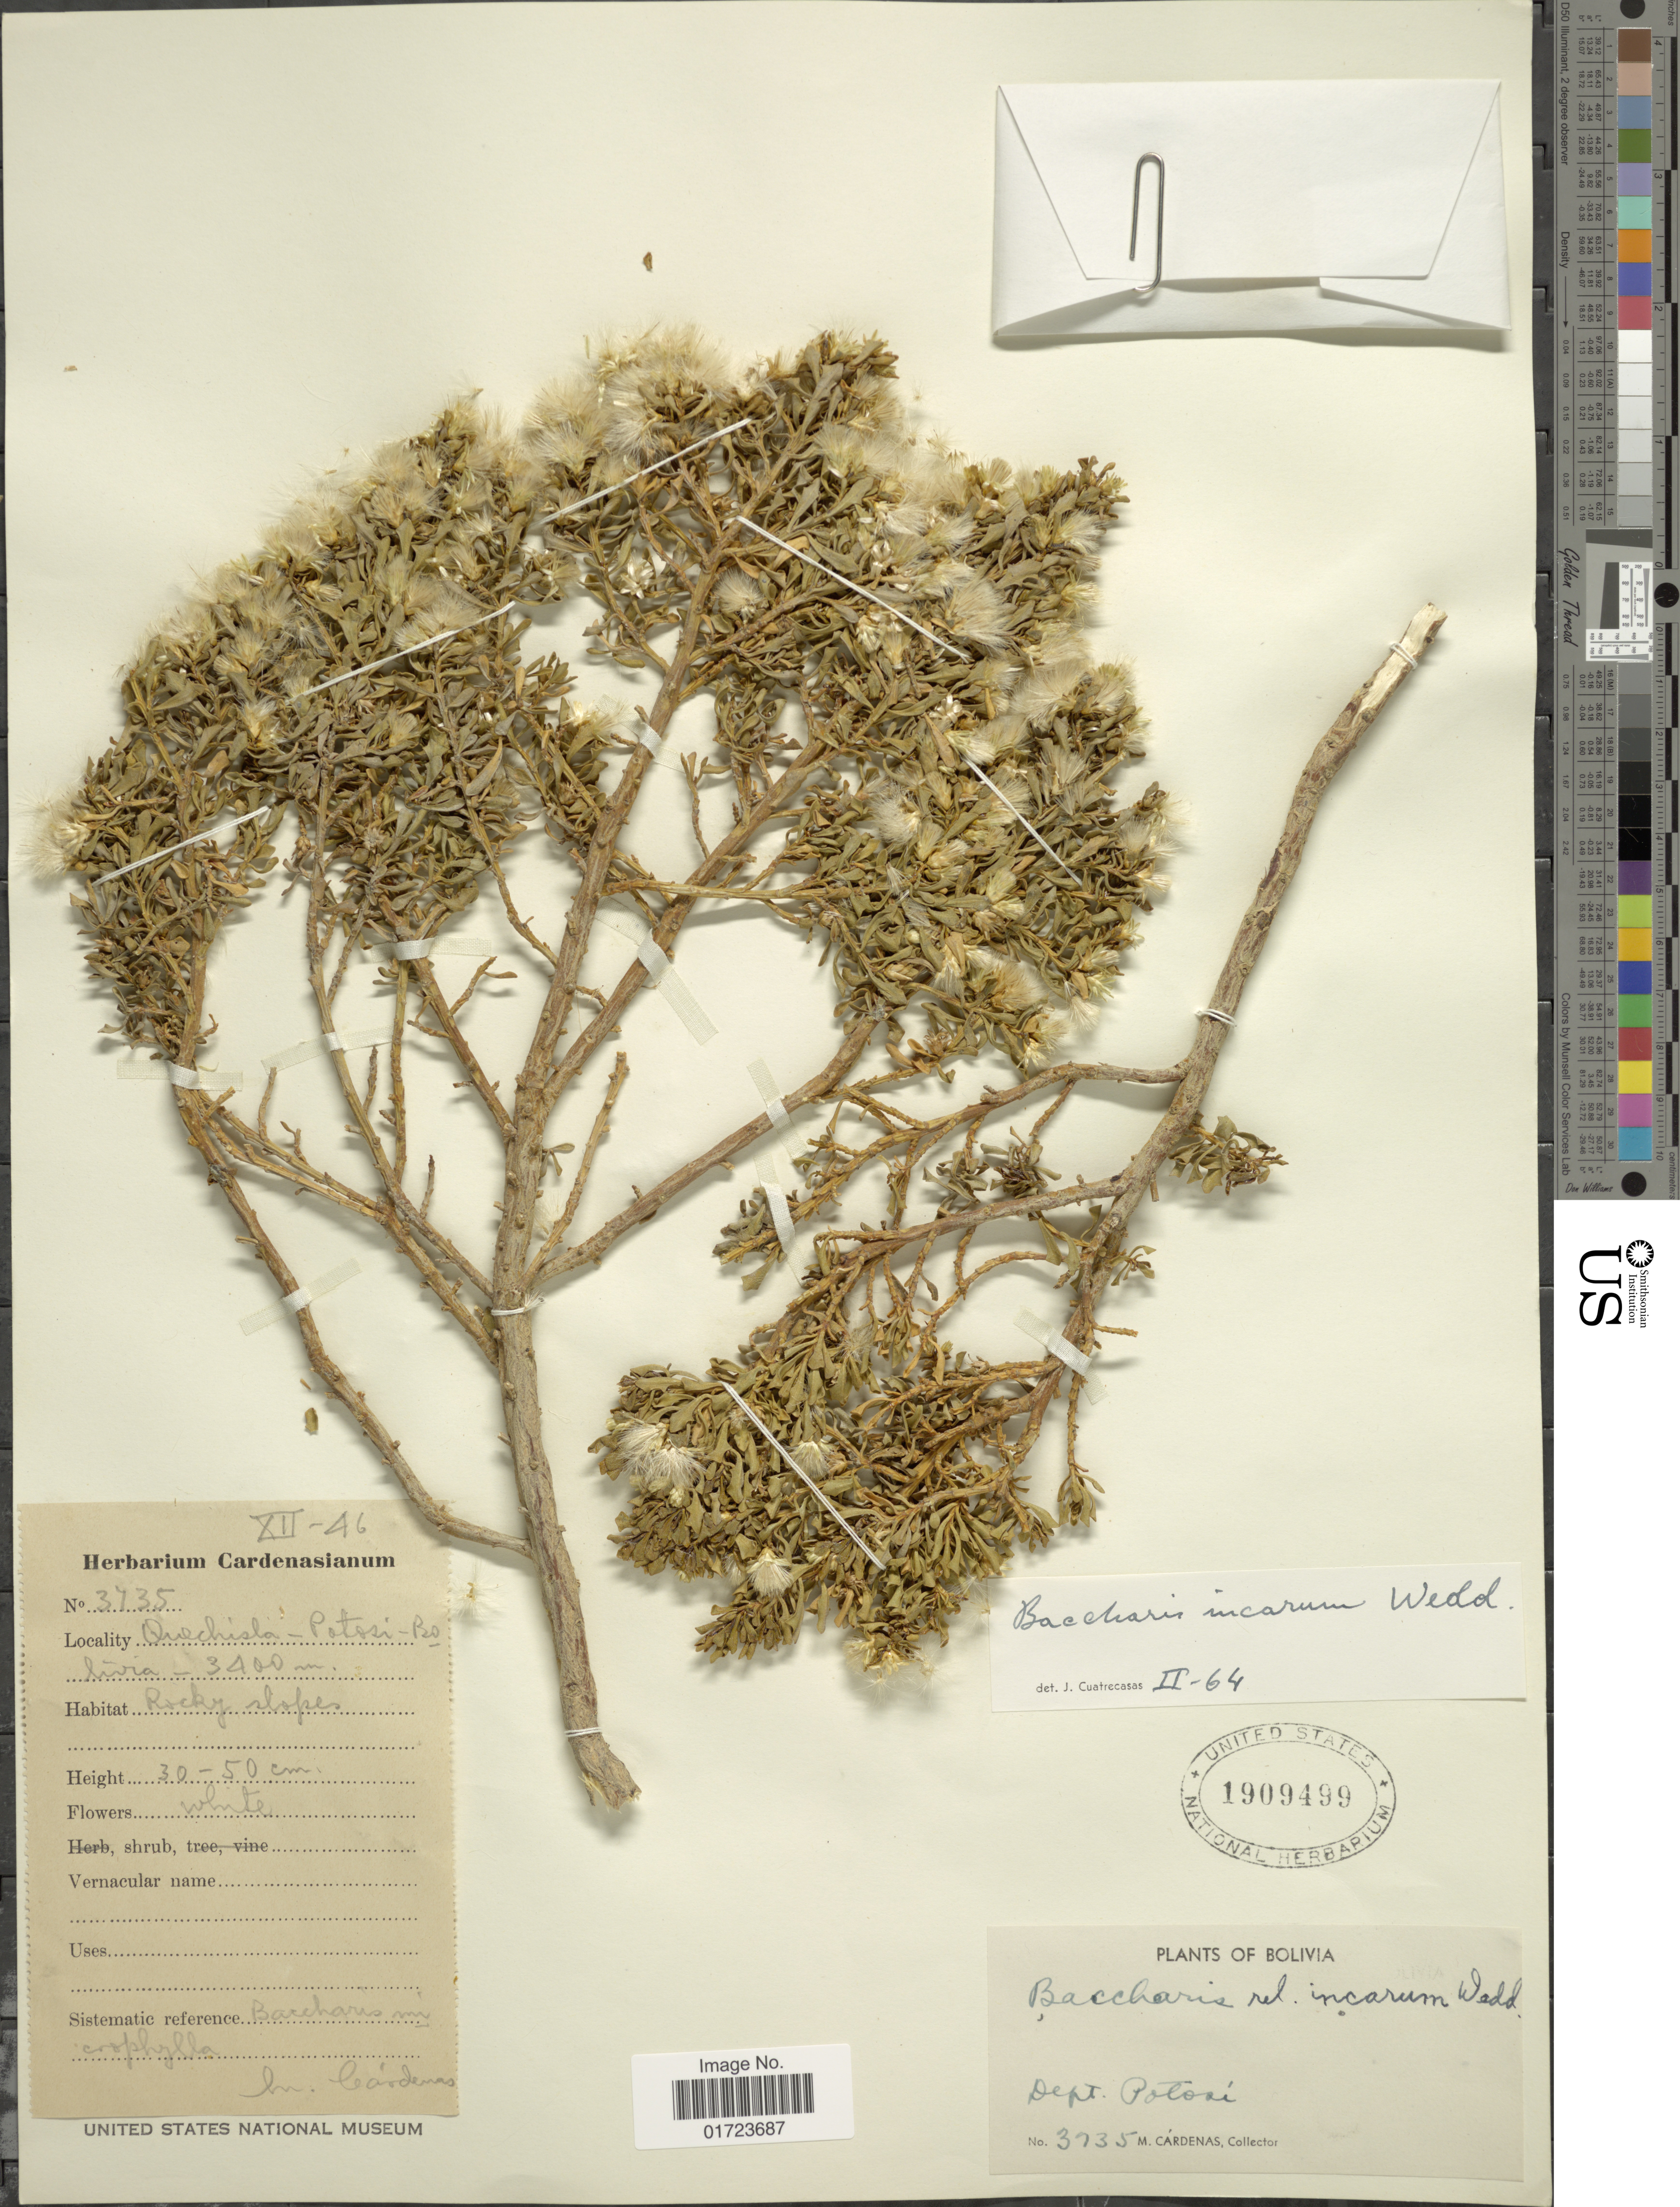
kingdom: Plantae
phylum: Tracheophyta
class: Magnoliopsida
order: Asterales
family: Asteraceae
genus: Baccharis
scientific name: Baccharis tola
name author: Phil.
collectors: M. Cárdenas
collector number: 3735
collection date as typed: Transcribed d/m/y: /12/46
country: Bolivia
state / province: Potosi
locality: Dept. Potosi. Quechista - Potosi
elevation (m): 3400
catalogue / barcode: US 1909499